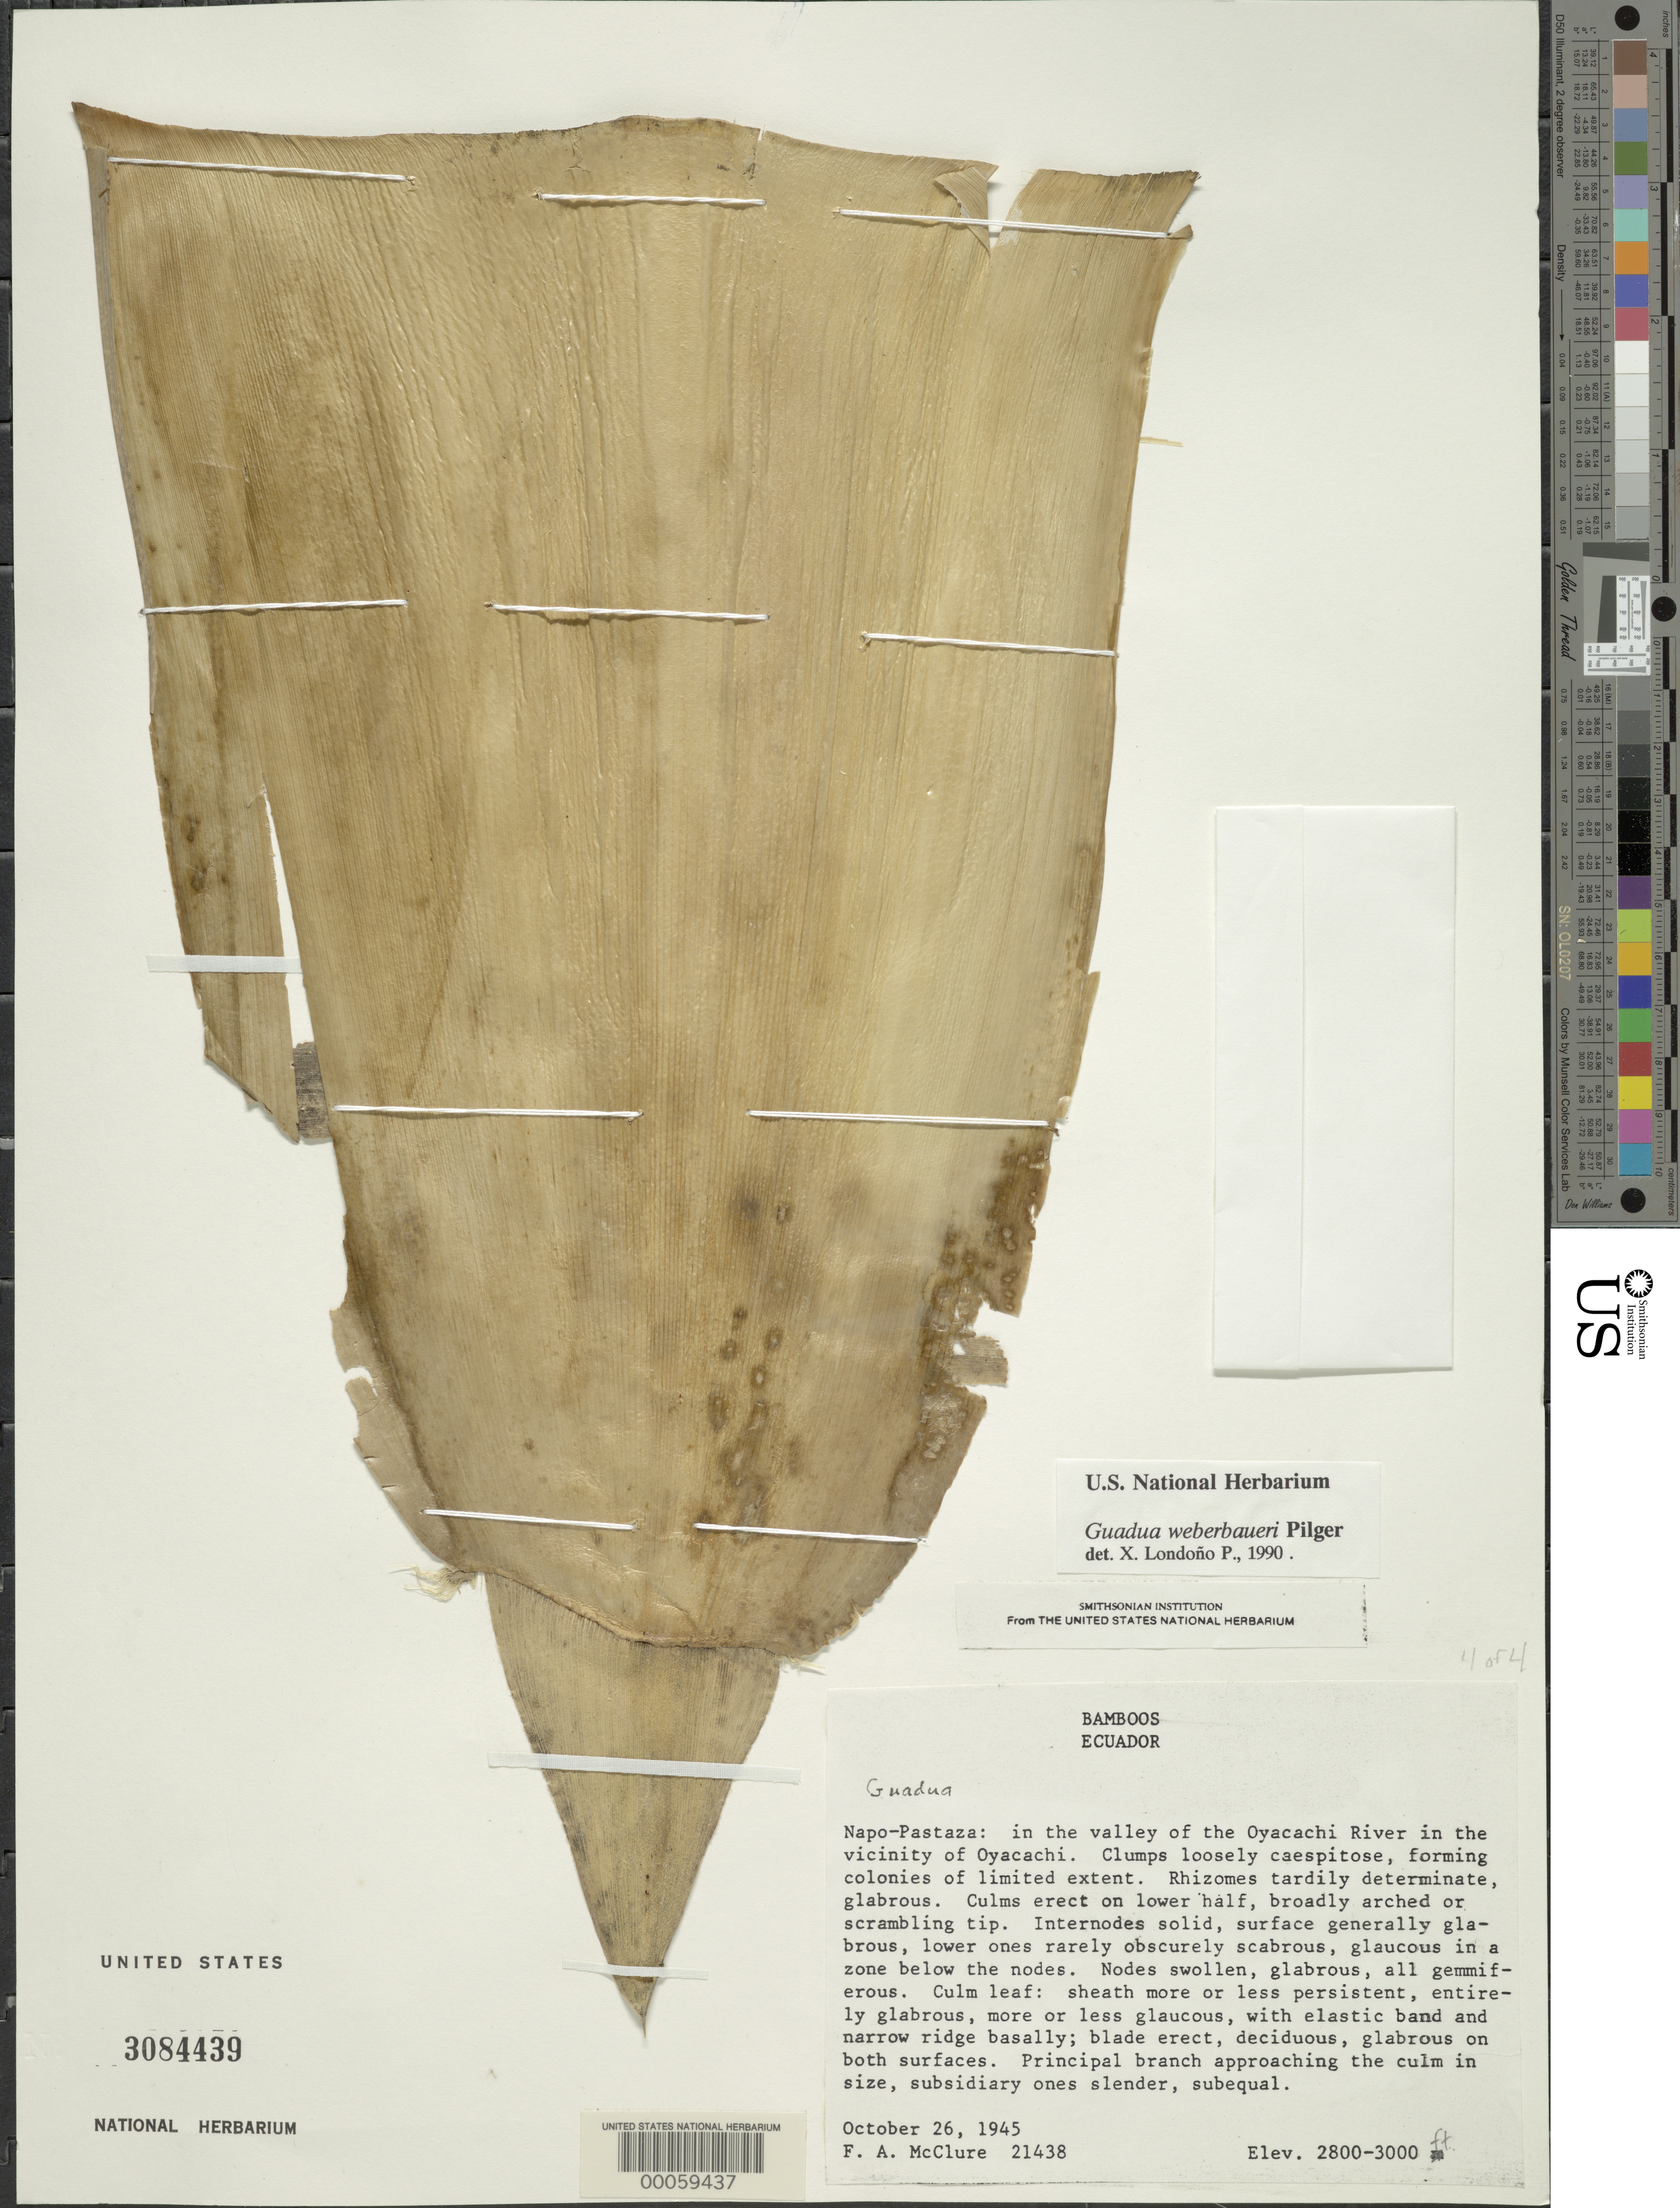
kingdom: Plantae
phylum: Tracheophyta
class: Liliopsida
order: Poales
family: Poaceae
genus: Guadua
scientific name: Guadua weberbaueri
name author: Pilg.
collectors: F. A. McClure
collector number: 21438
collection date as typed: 26 Oct 1945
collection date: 1945-10-26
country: Ecuador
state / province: Napo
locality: Valley of oyacachi River in vicinity of oyacachi, Prov. of Napo-pastaza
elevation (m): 2800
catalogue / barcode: US 3084439